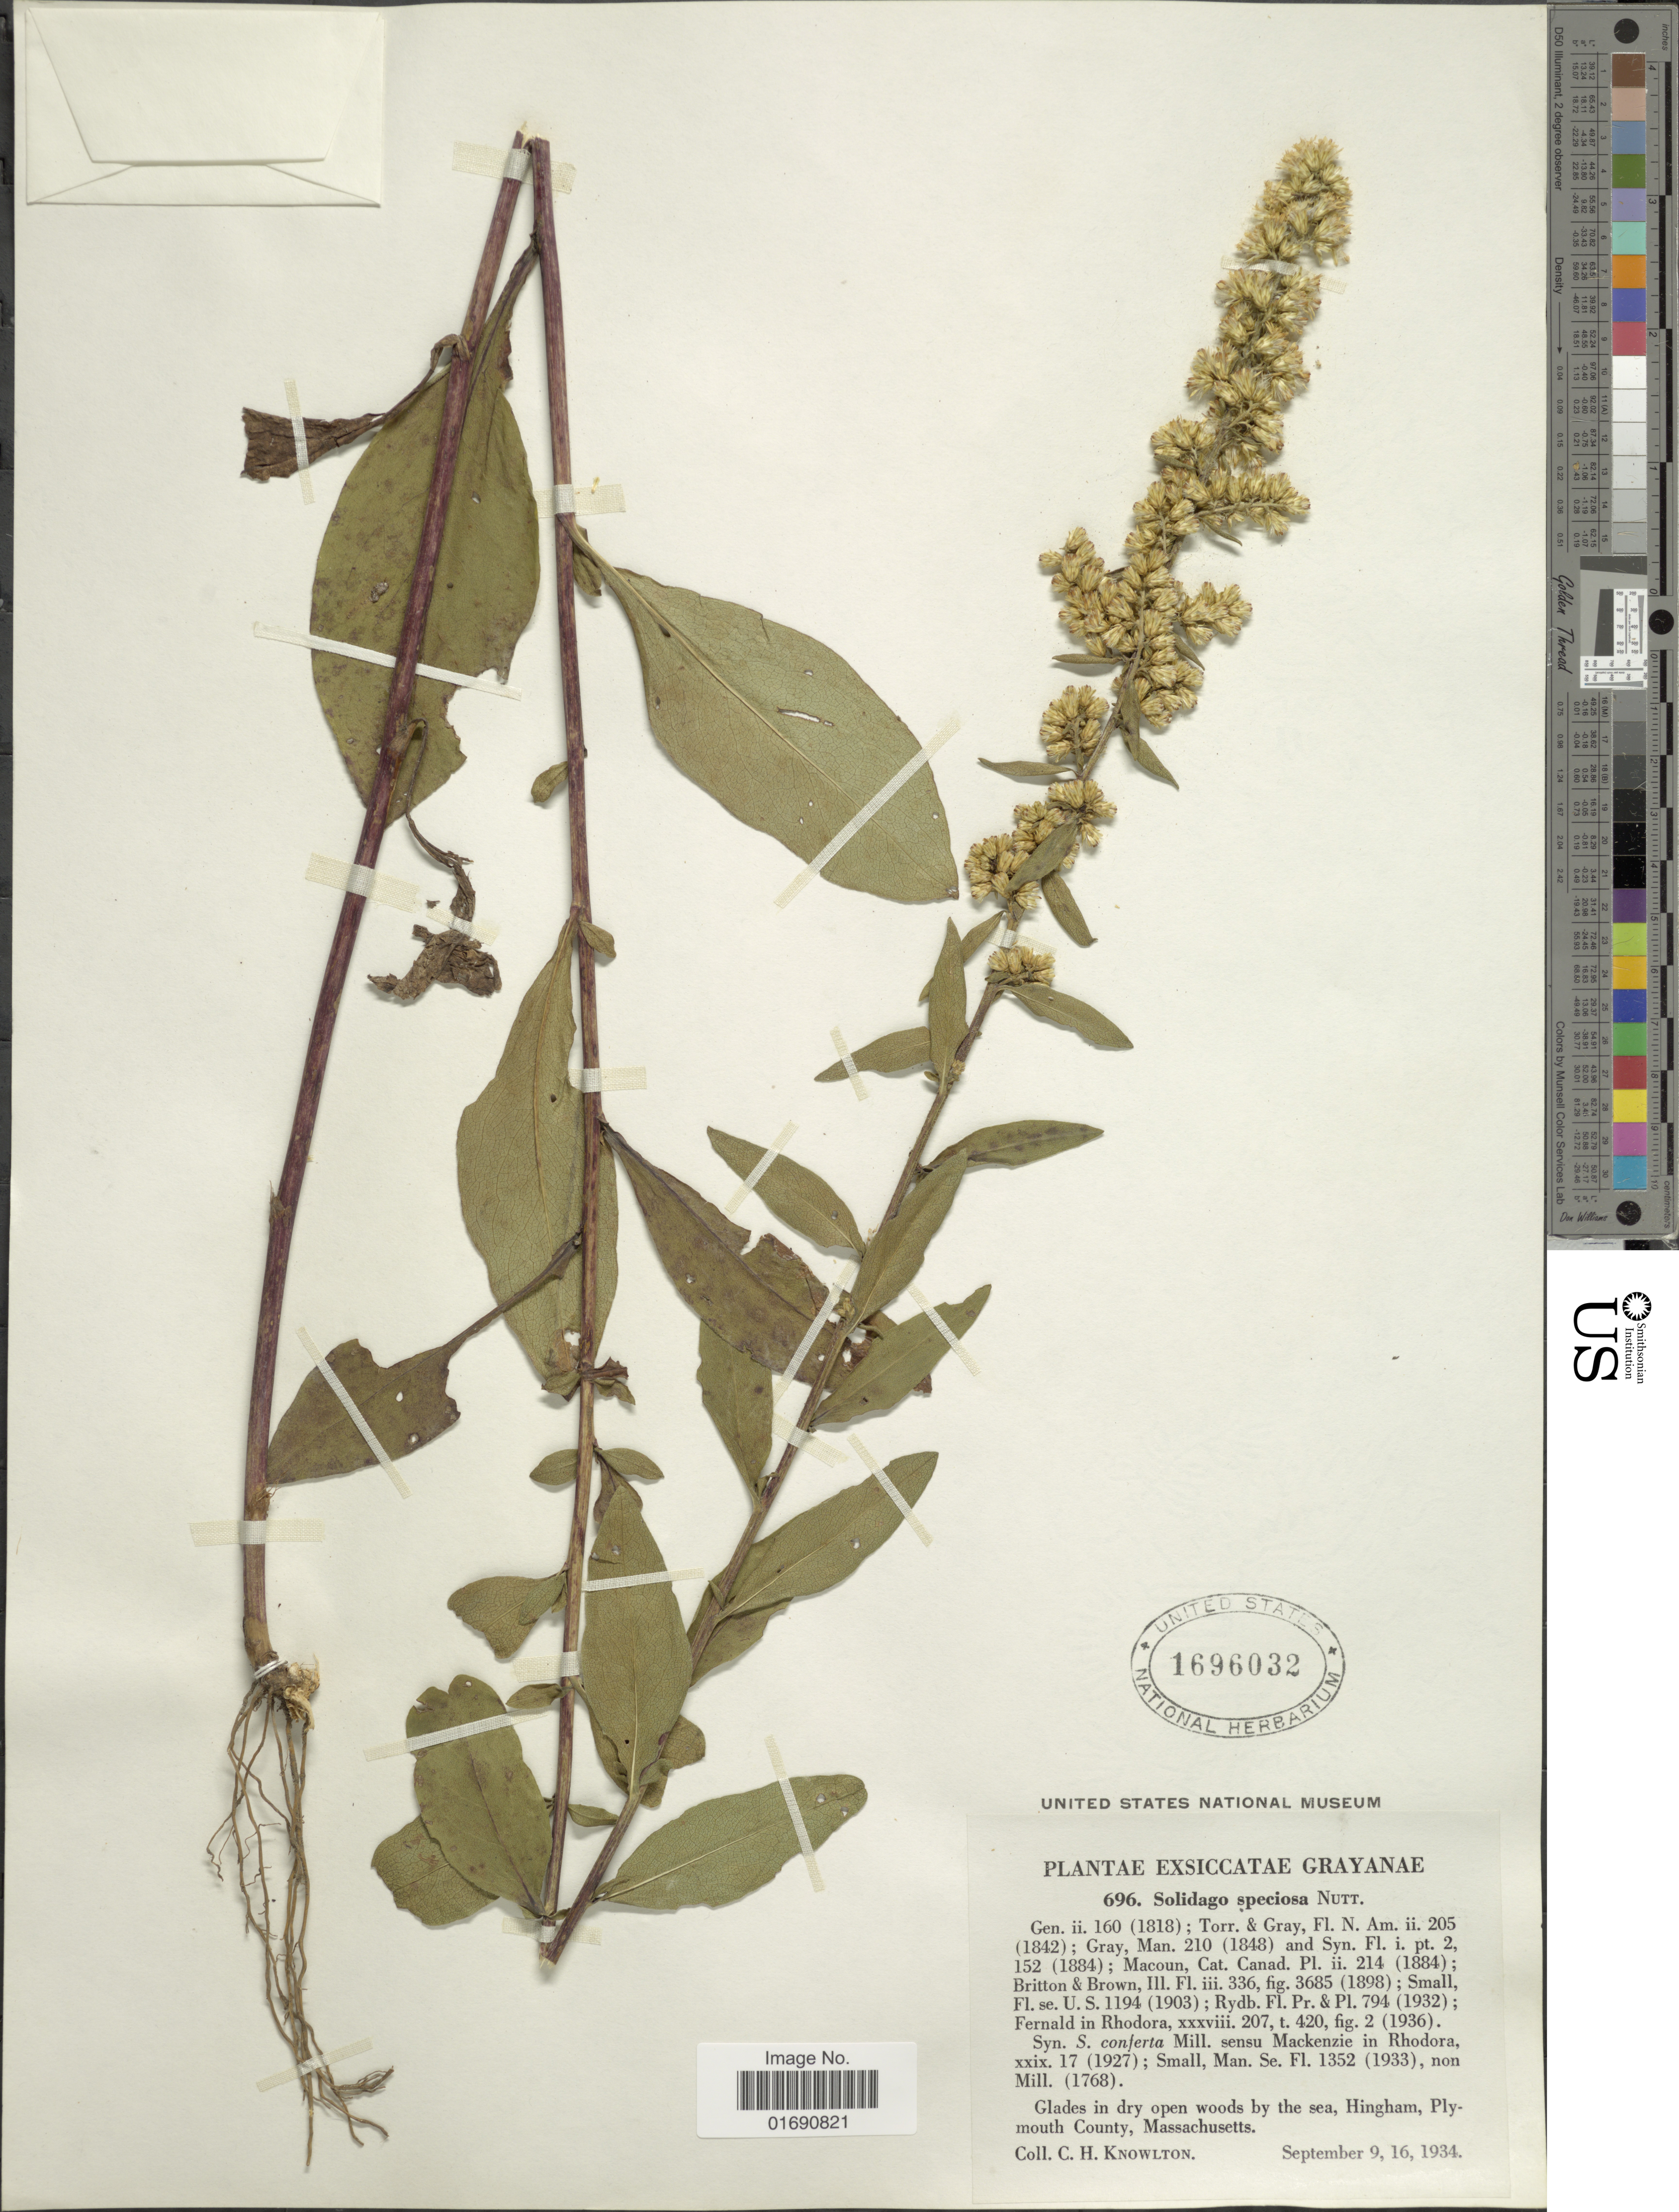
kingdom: Plantae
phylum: Tracheophyta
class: Magnoliopsida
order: Asterales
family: Asteraceae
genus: Solidago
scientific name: Solidago speciosa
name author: Nutt.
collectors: C. H. Knowlton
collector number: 696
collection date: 1934-09-09/1934-09-16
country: United States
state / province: Massachusetts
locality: Glades in dry open woods by the sea, Hingham, Plymouth County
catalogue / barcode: US 1696032